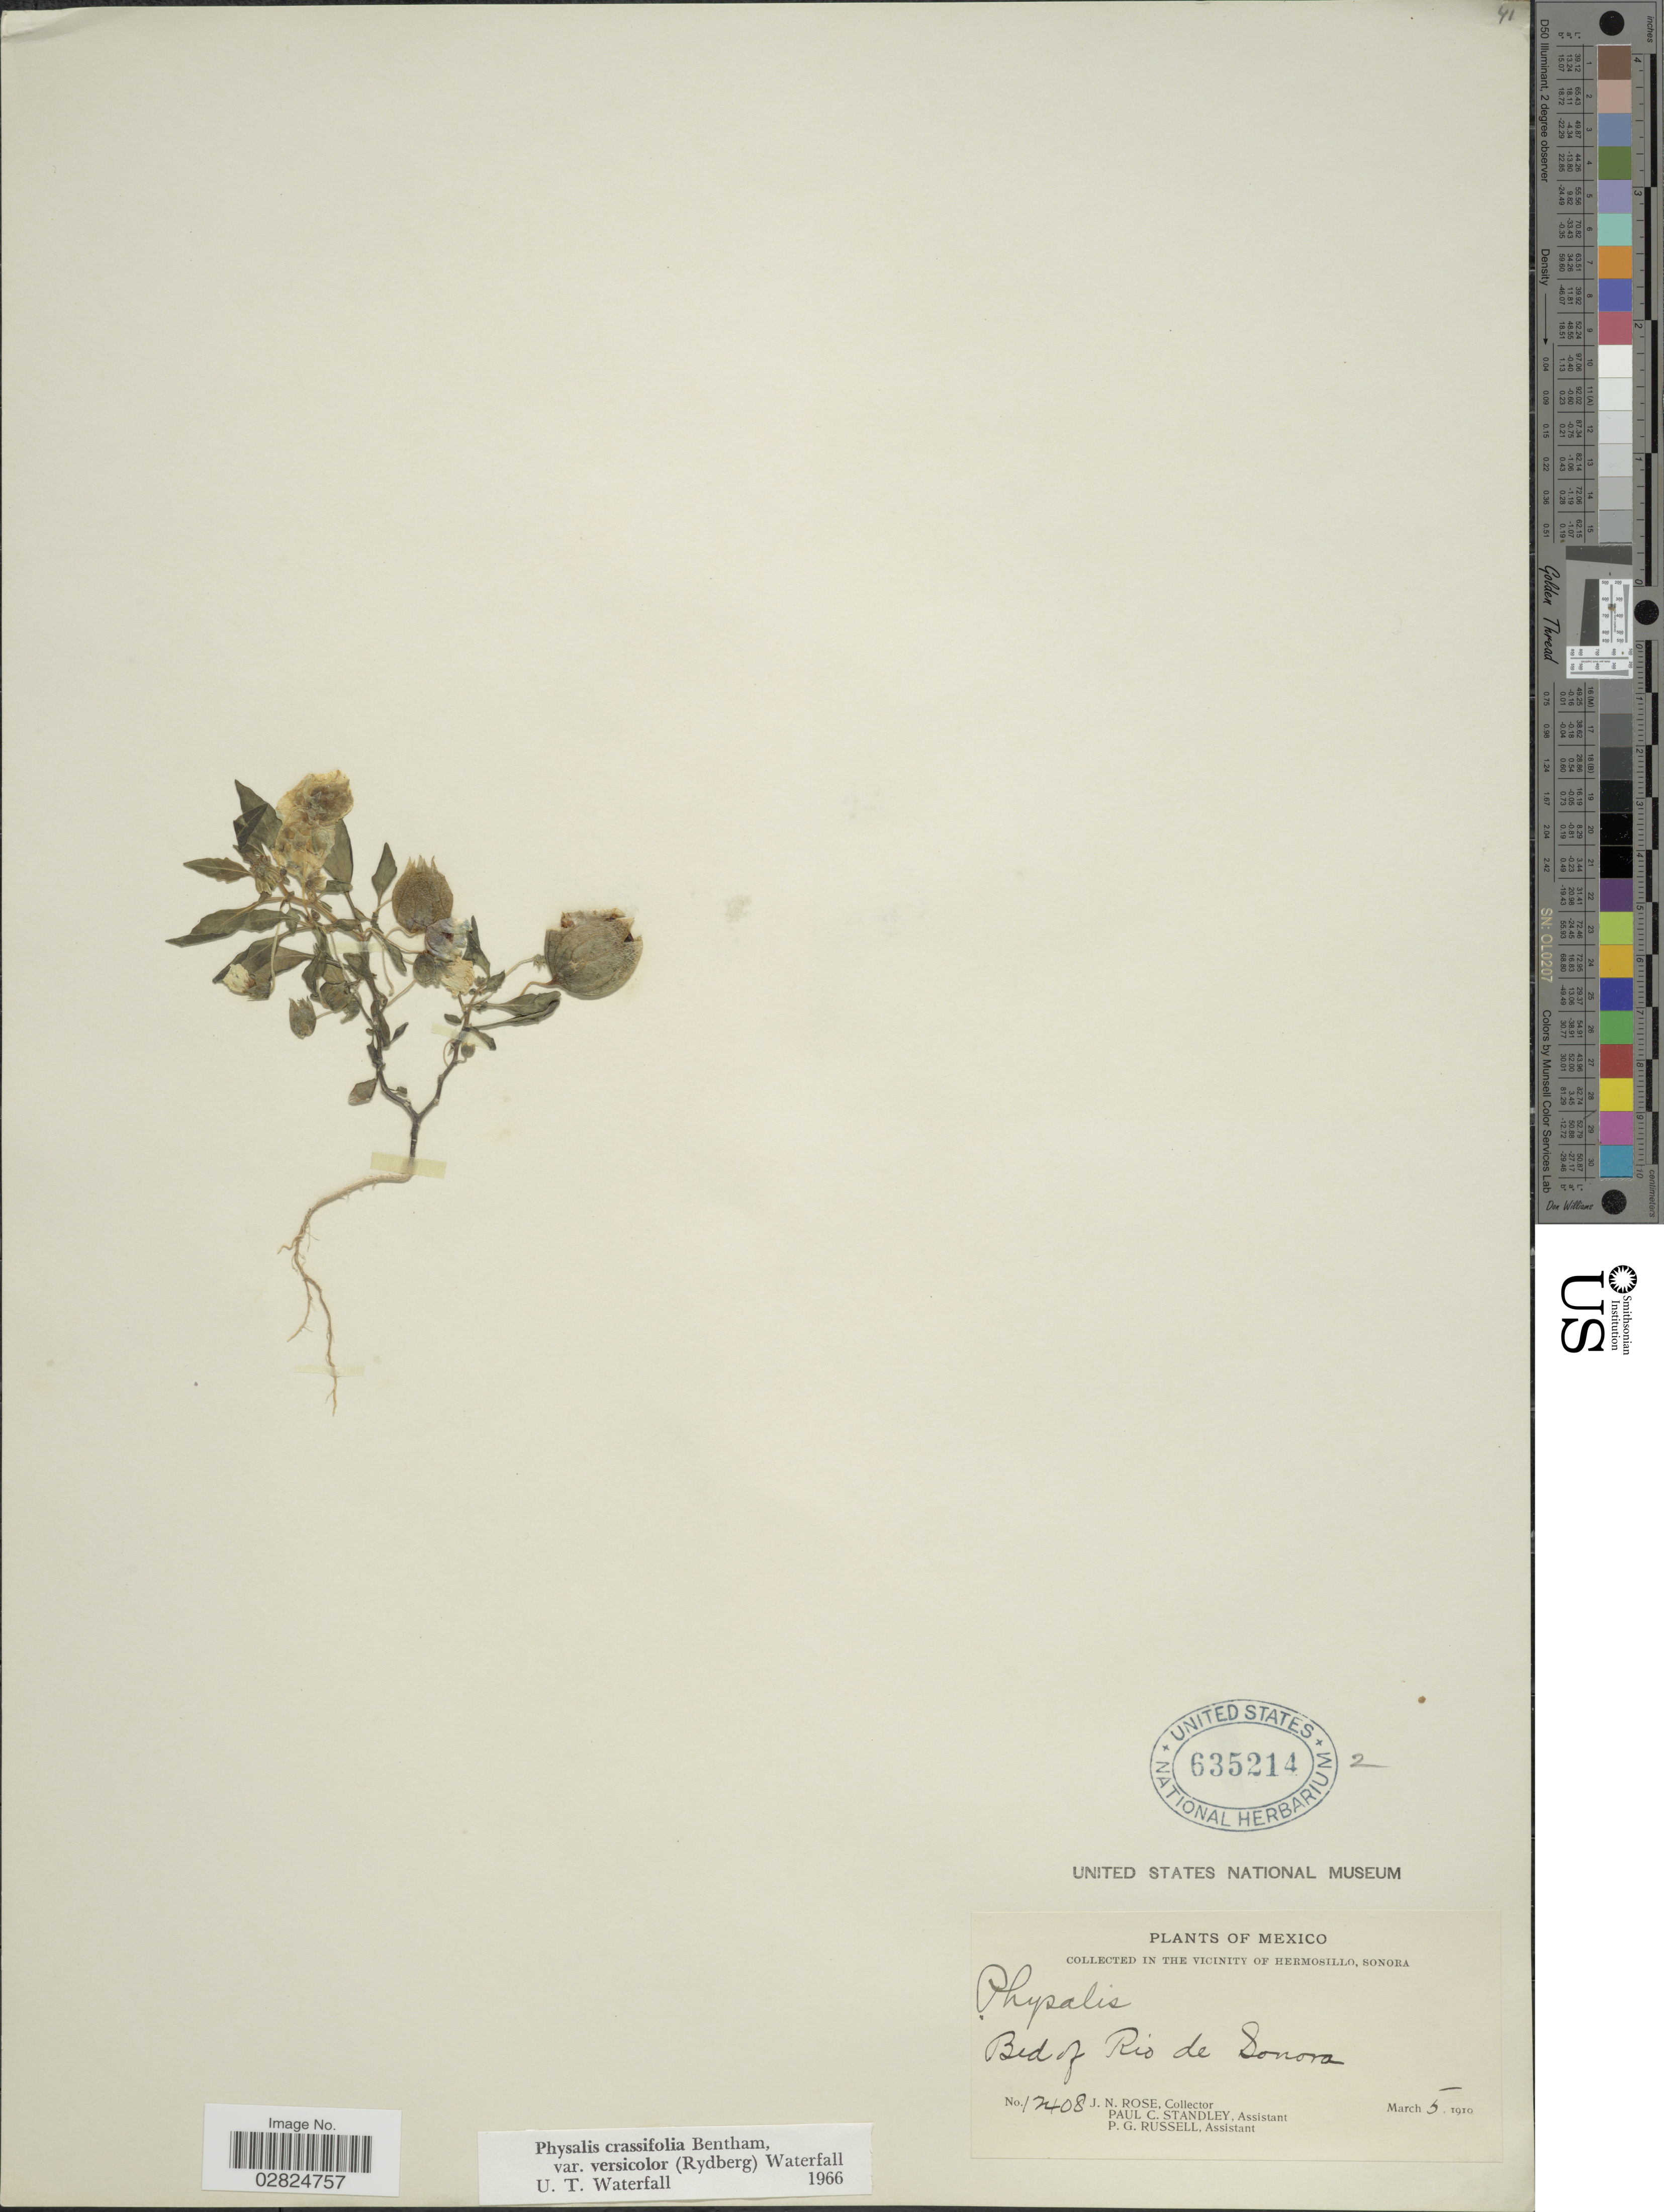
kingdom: Plantae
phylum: Tracheophyta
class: Magnoliopsida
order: Solanales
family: Solanaceae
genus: Physalis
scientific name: Physalis crassifolia var. versicolor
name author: Benth.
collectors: J. N. Rose, P. C. Standley & P. G. Russell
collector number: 12408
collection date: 1910-03-05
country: Mexico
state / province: Sonora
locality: Vicinity of Hermosillo. Bed of Rio de Sonora.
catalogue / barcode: US 635214